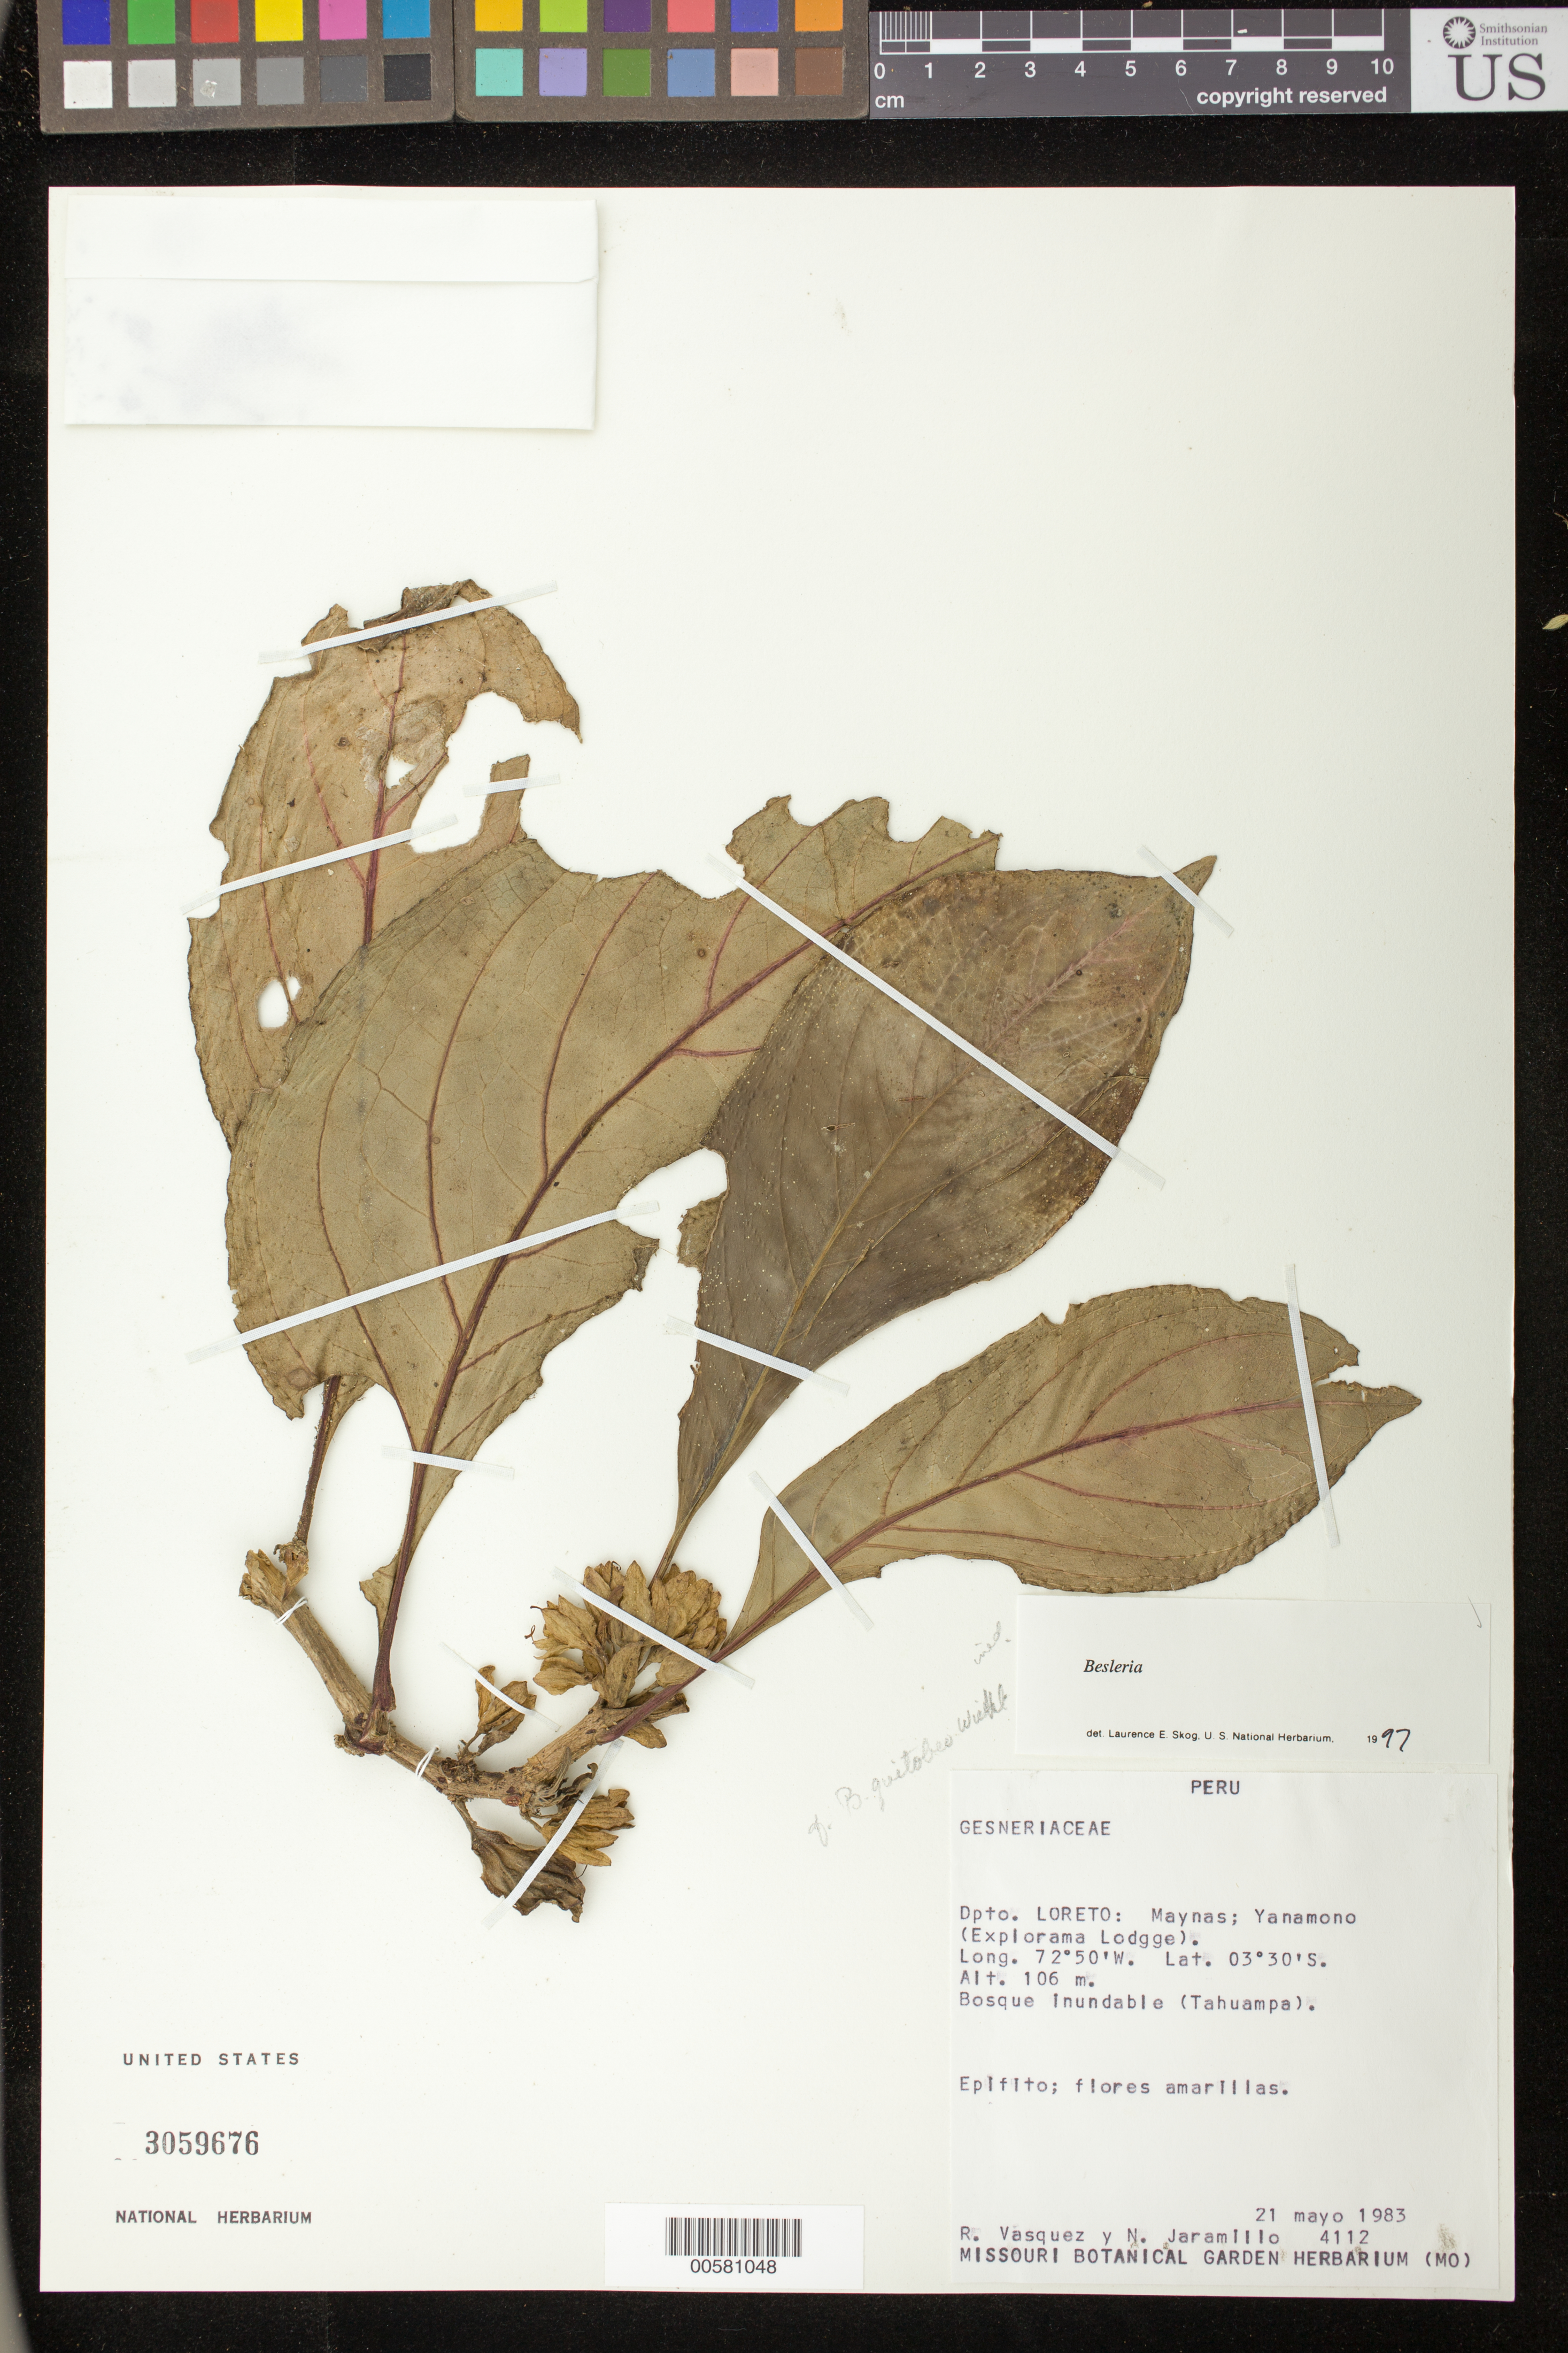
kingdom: Plantae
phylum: Tracheophyta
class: Magnoliopsida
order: Lamiales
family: Gesneriaceae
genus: Besleria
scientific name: Besleria sp.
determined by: Clark, J. L., (SEL), The Marie Selby Botanical Garden (UNITED STATES)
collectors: R. Vásquez & N. Jaramillo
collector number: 4112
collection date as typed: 21 May 1983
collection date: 1983-05-21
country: Peru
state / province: Loreto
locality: Prov. Maynas; Yanamono (Explorama Lodge)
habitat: Bosque inundable (Tahuampa)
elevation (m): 106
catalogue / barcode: US 3059676